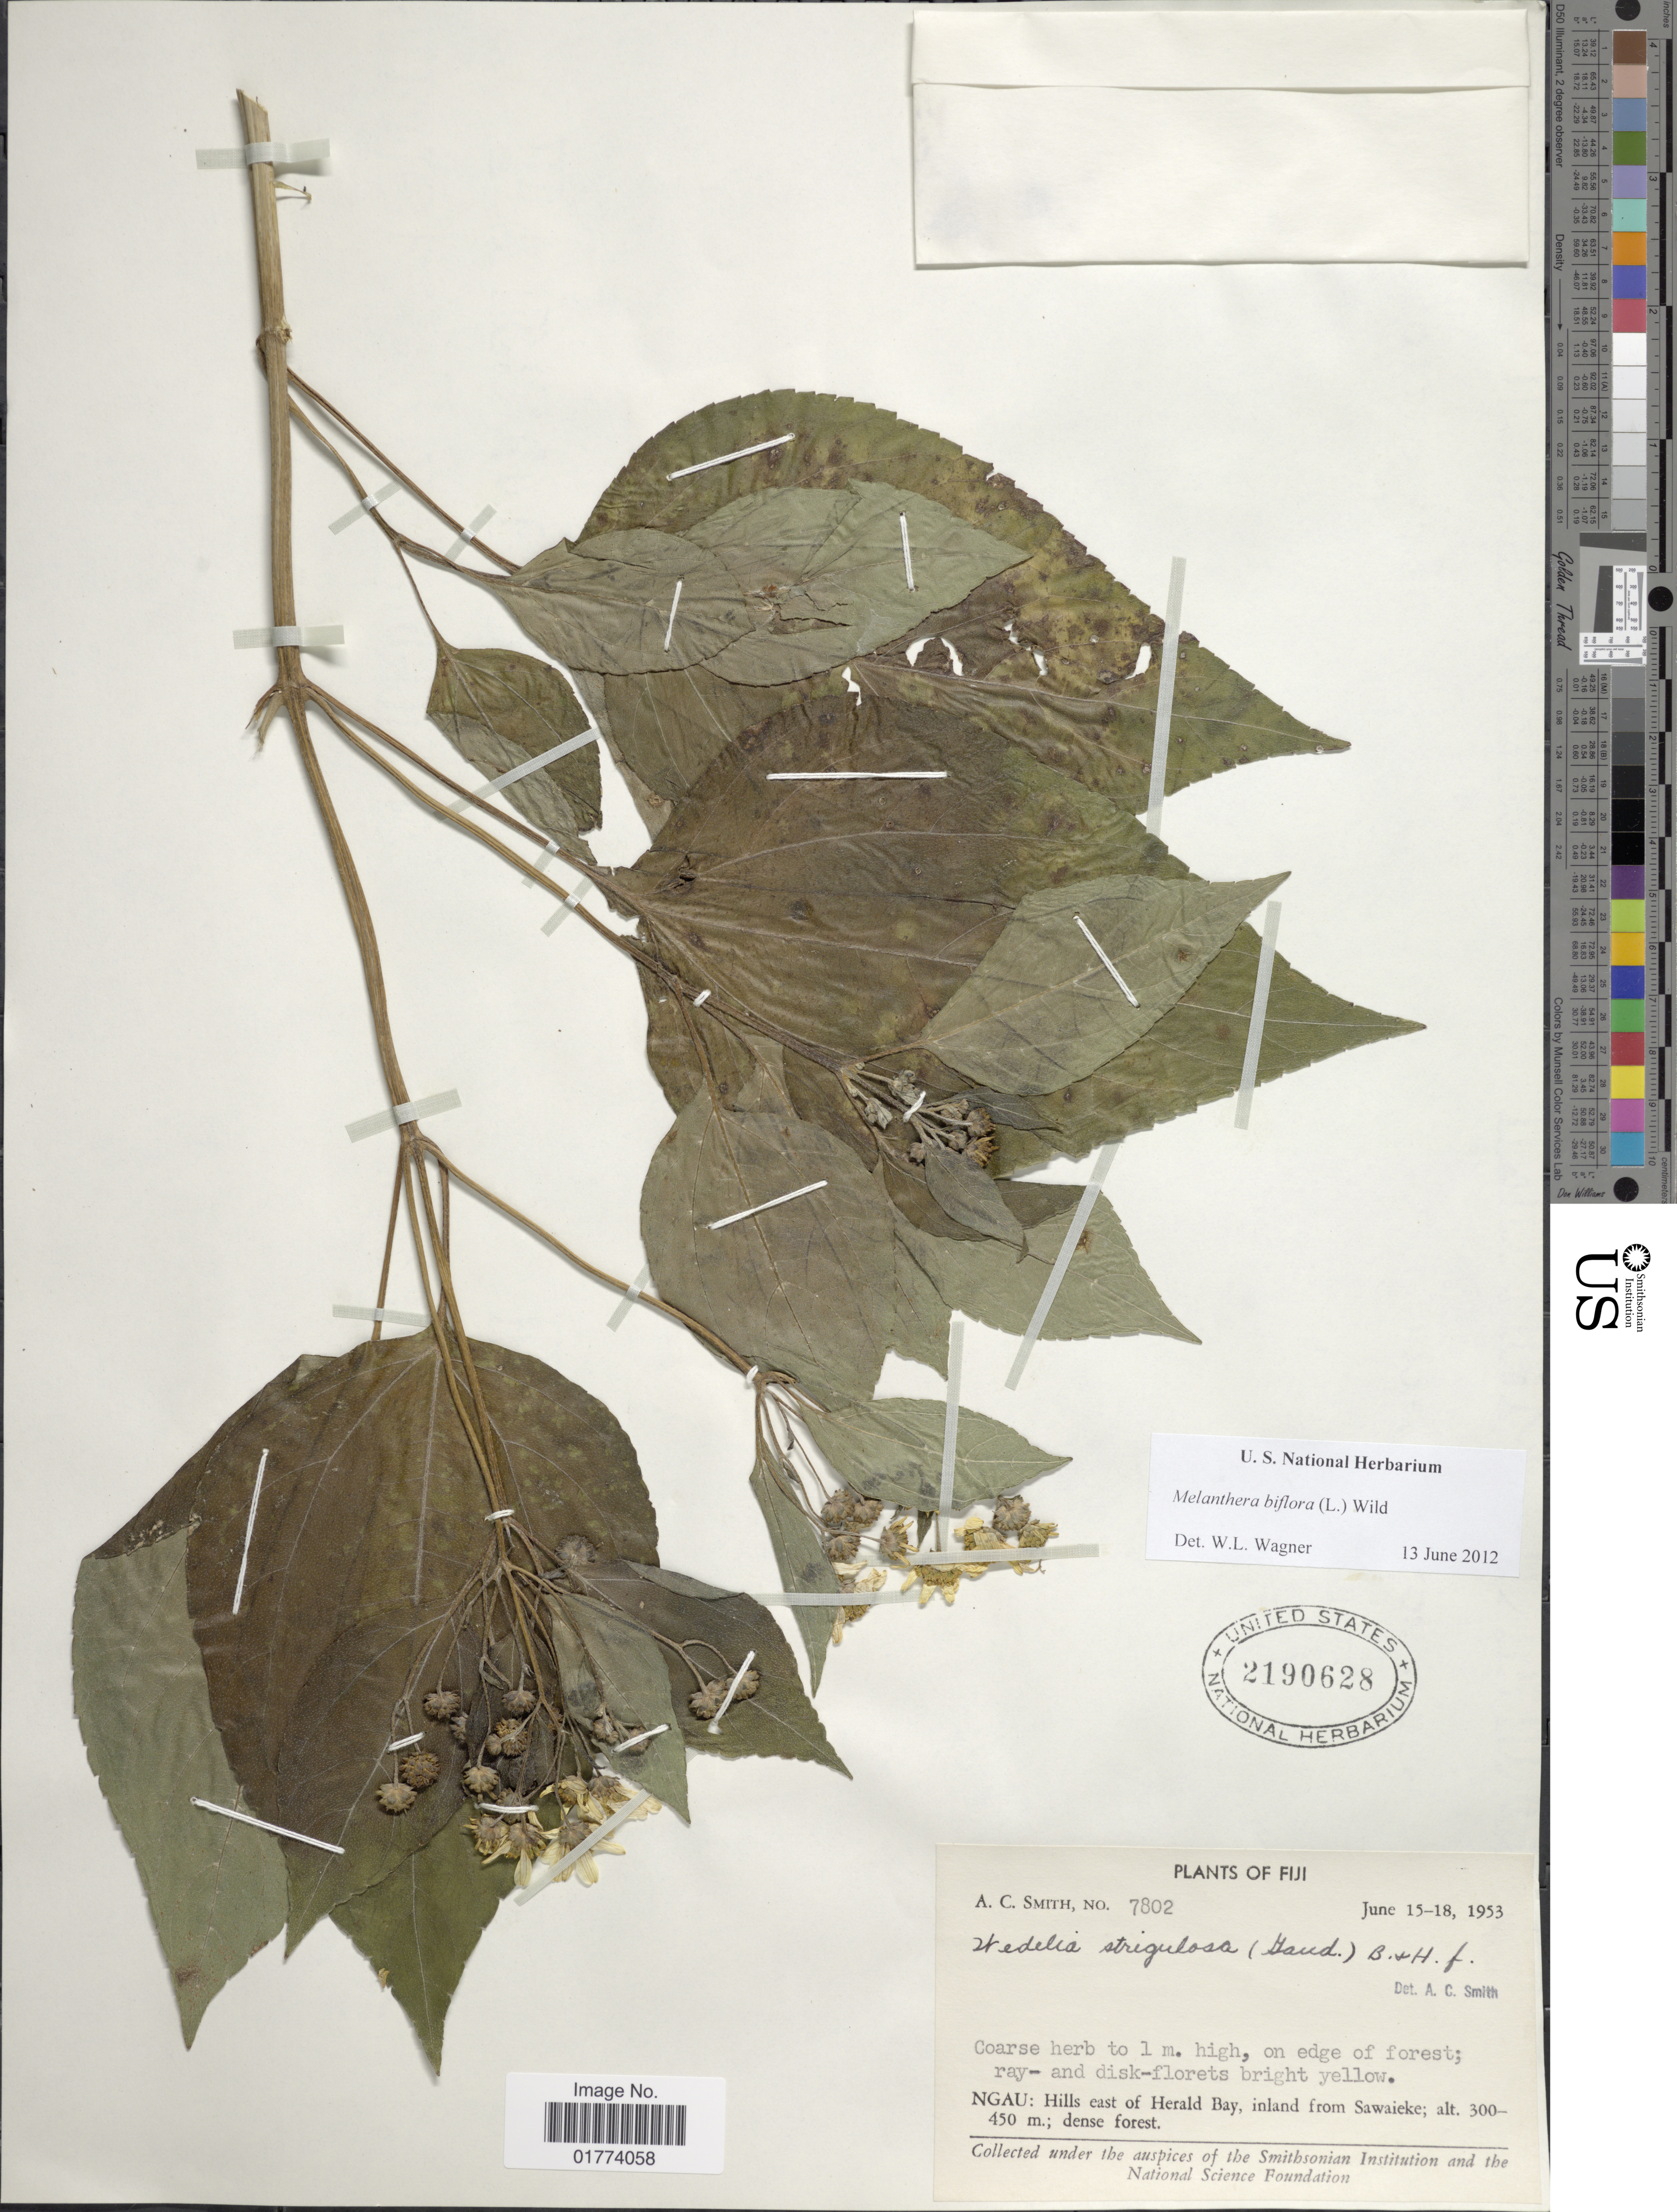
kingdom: Plantae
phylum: Tracheophyta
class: Magnoliopsida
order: Asterales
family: Asteraceae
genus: Wollastonia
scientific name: Wollastonia biflora var. biflora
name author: (L.) DC.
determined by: Wagner, W. L., (BOT), Smithsonian Institution - National Museum of Natural History (UNITED STATES)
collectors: A. C. Smith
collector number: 7802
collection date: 1953-06-15/1953-06-18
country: Fiji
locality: Ngau: Hills east of Herald Bay, inland from Sawaieke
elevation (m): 300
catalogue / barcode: US 2190628